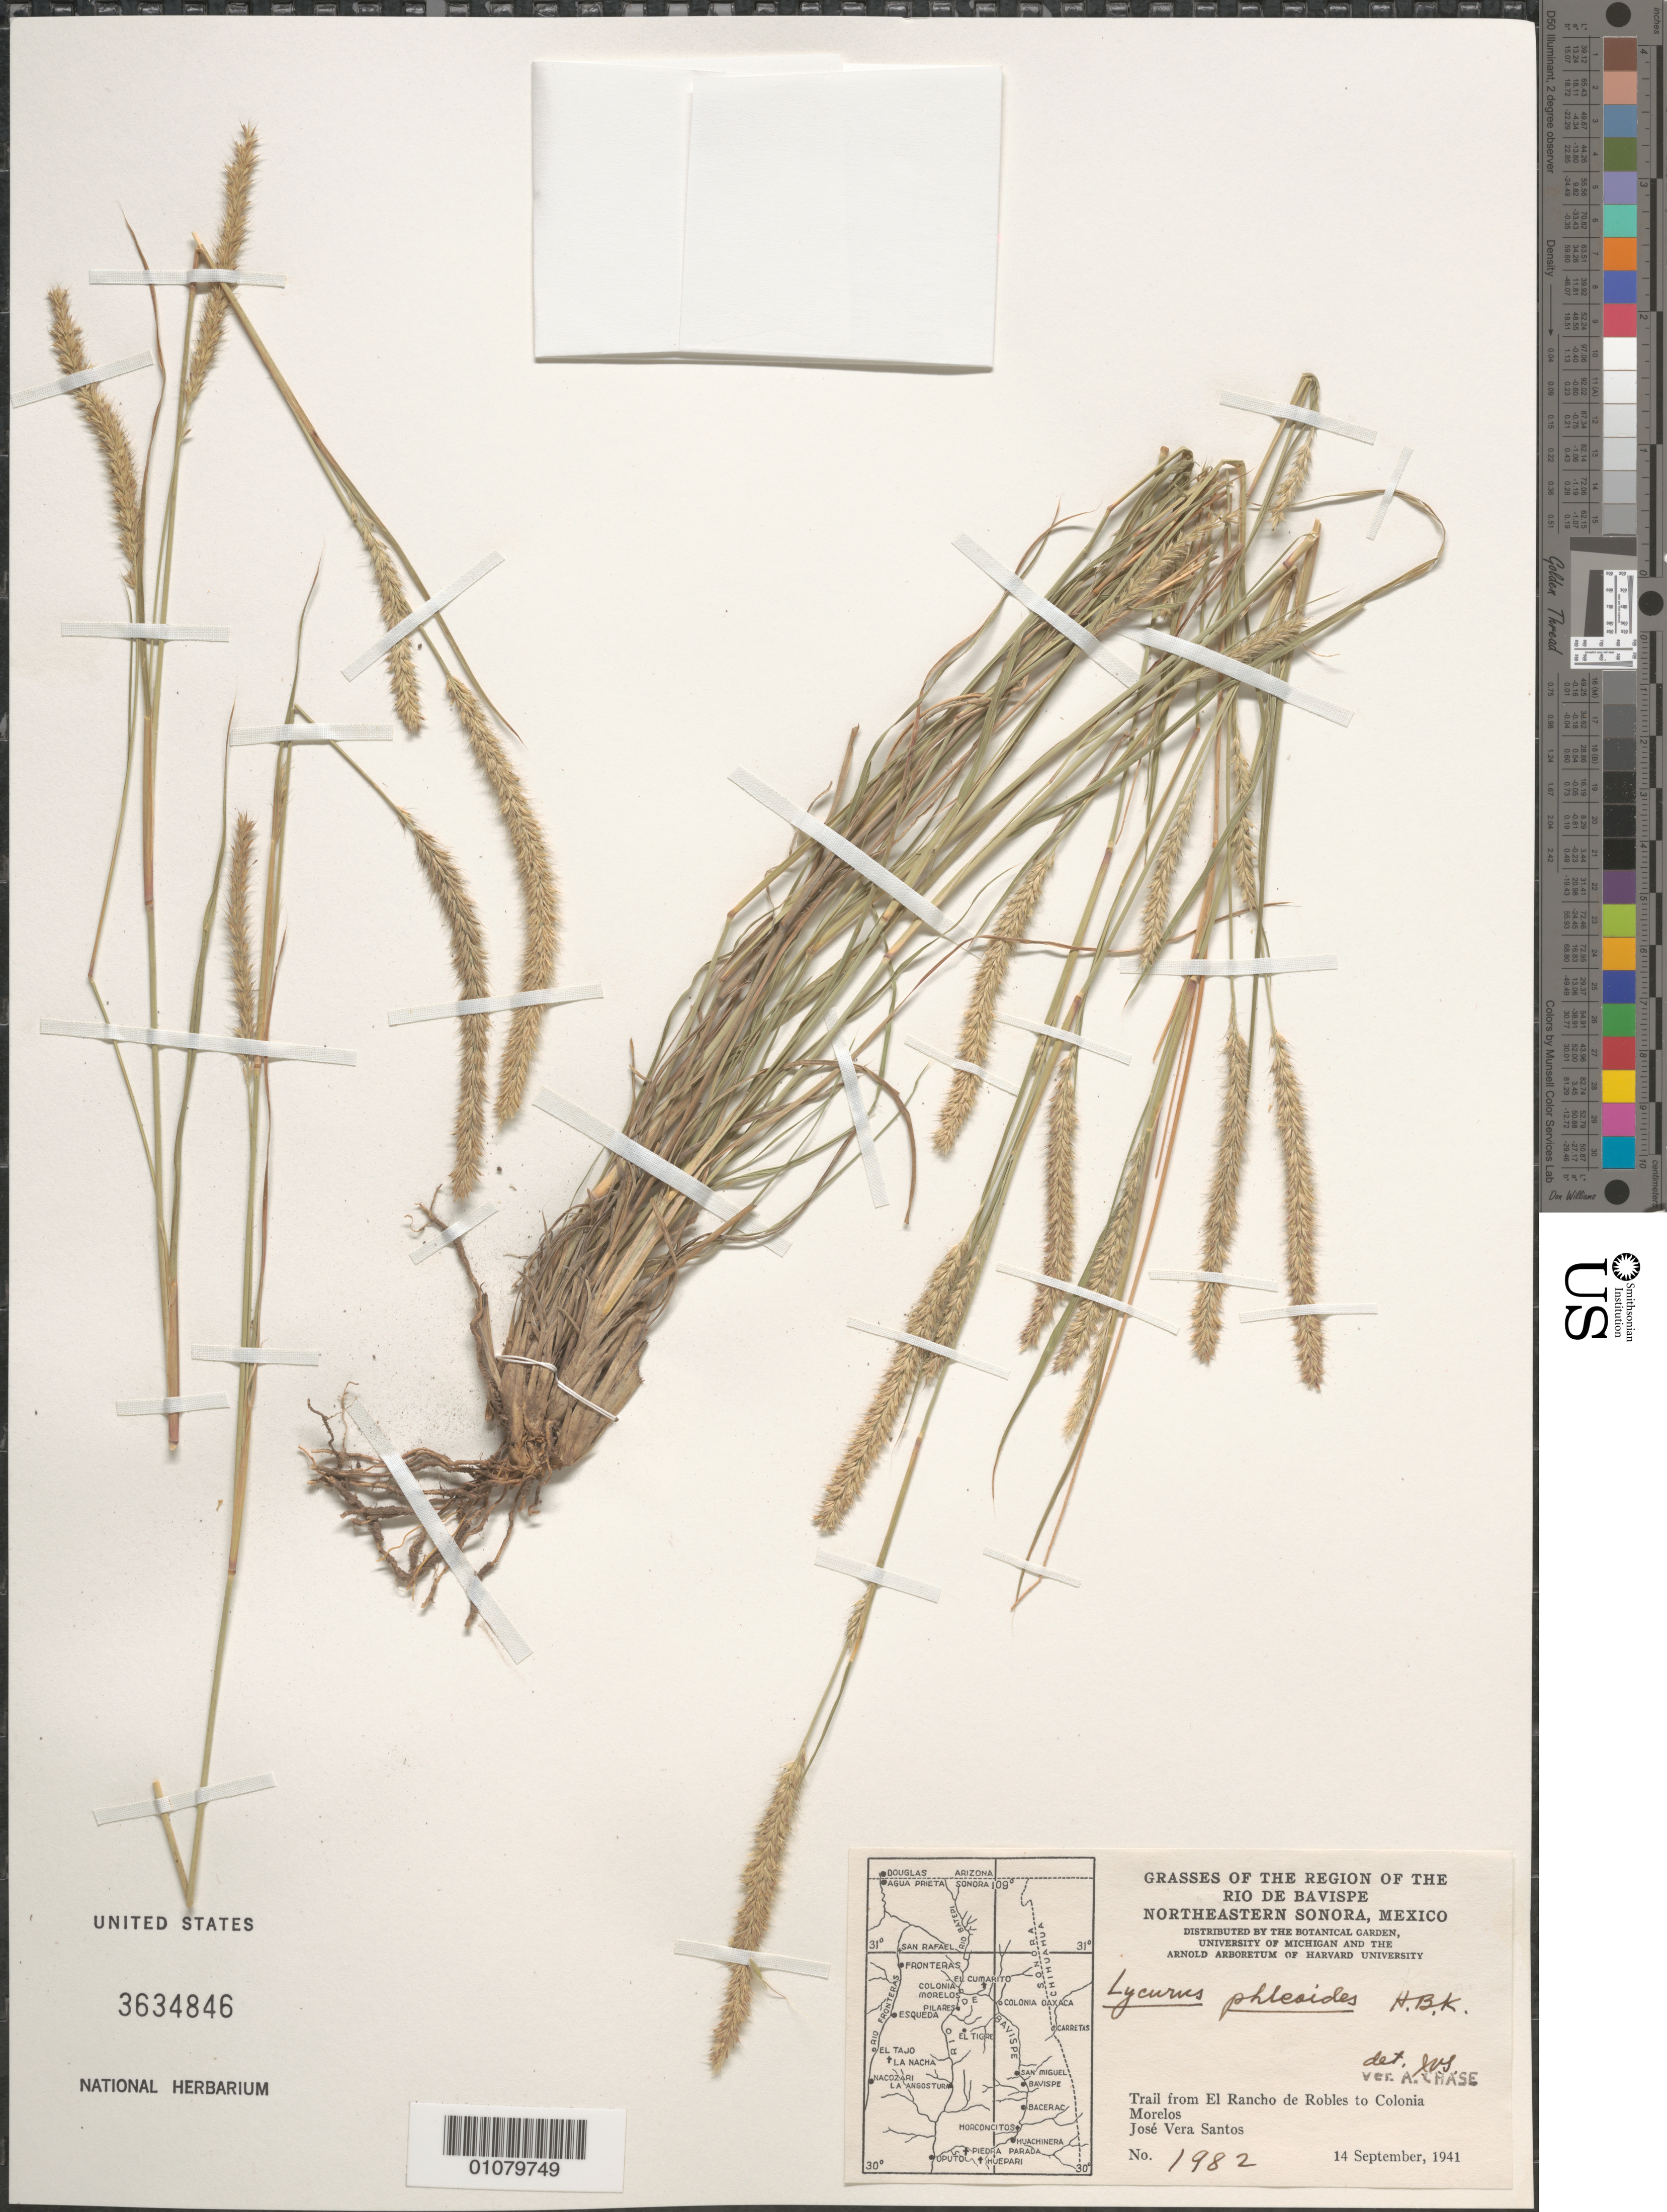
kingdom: Plantae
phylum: Tracheophyta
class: Liliopsida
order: Poales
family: Poaceae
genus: Lycurus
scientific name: Lycurus phleoides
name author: Kunth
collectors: J. V. Santos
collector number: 1982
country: Mexico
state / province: Morelos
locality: Trail from el Rancho de Robles to Colonia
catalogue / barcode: US 3634846